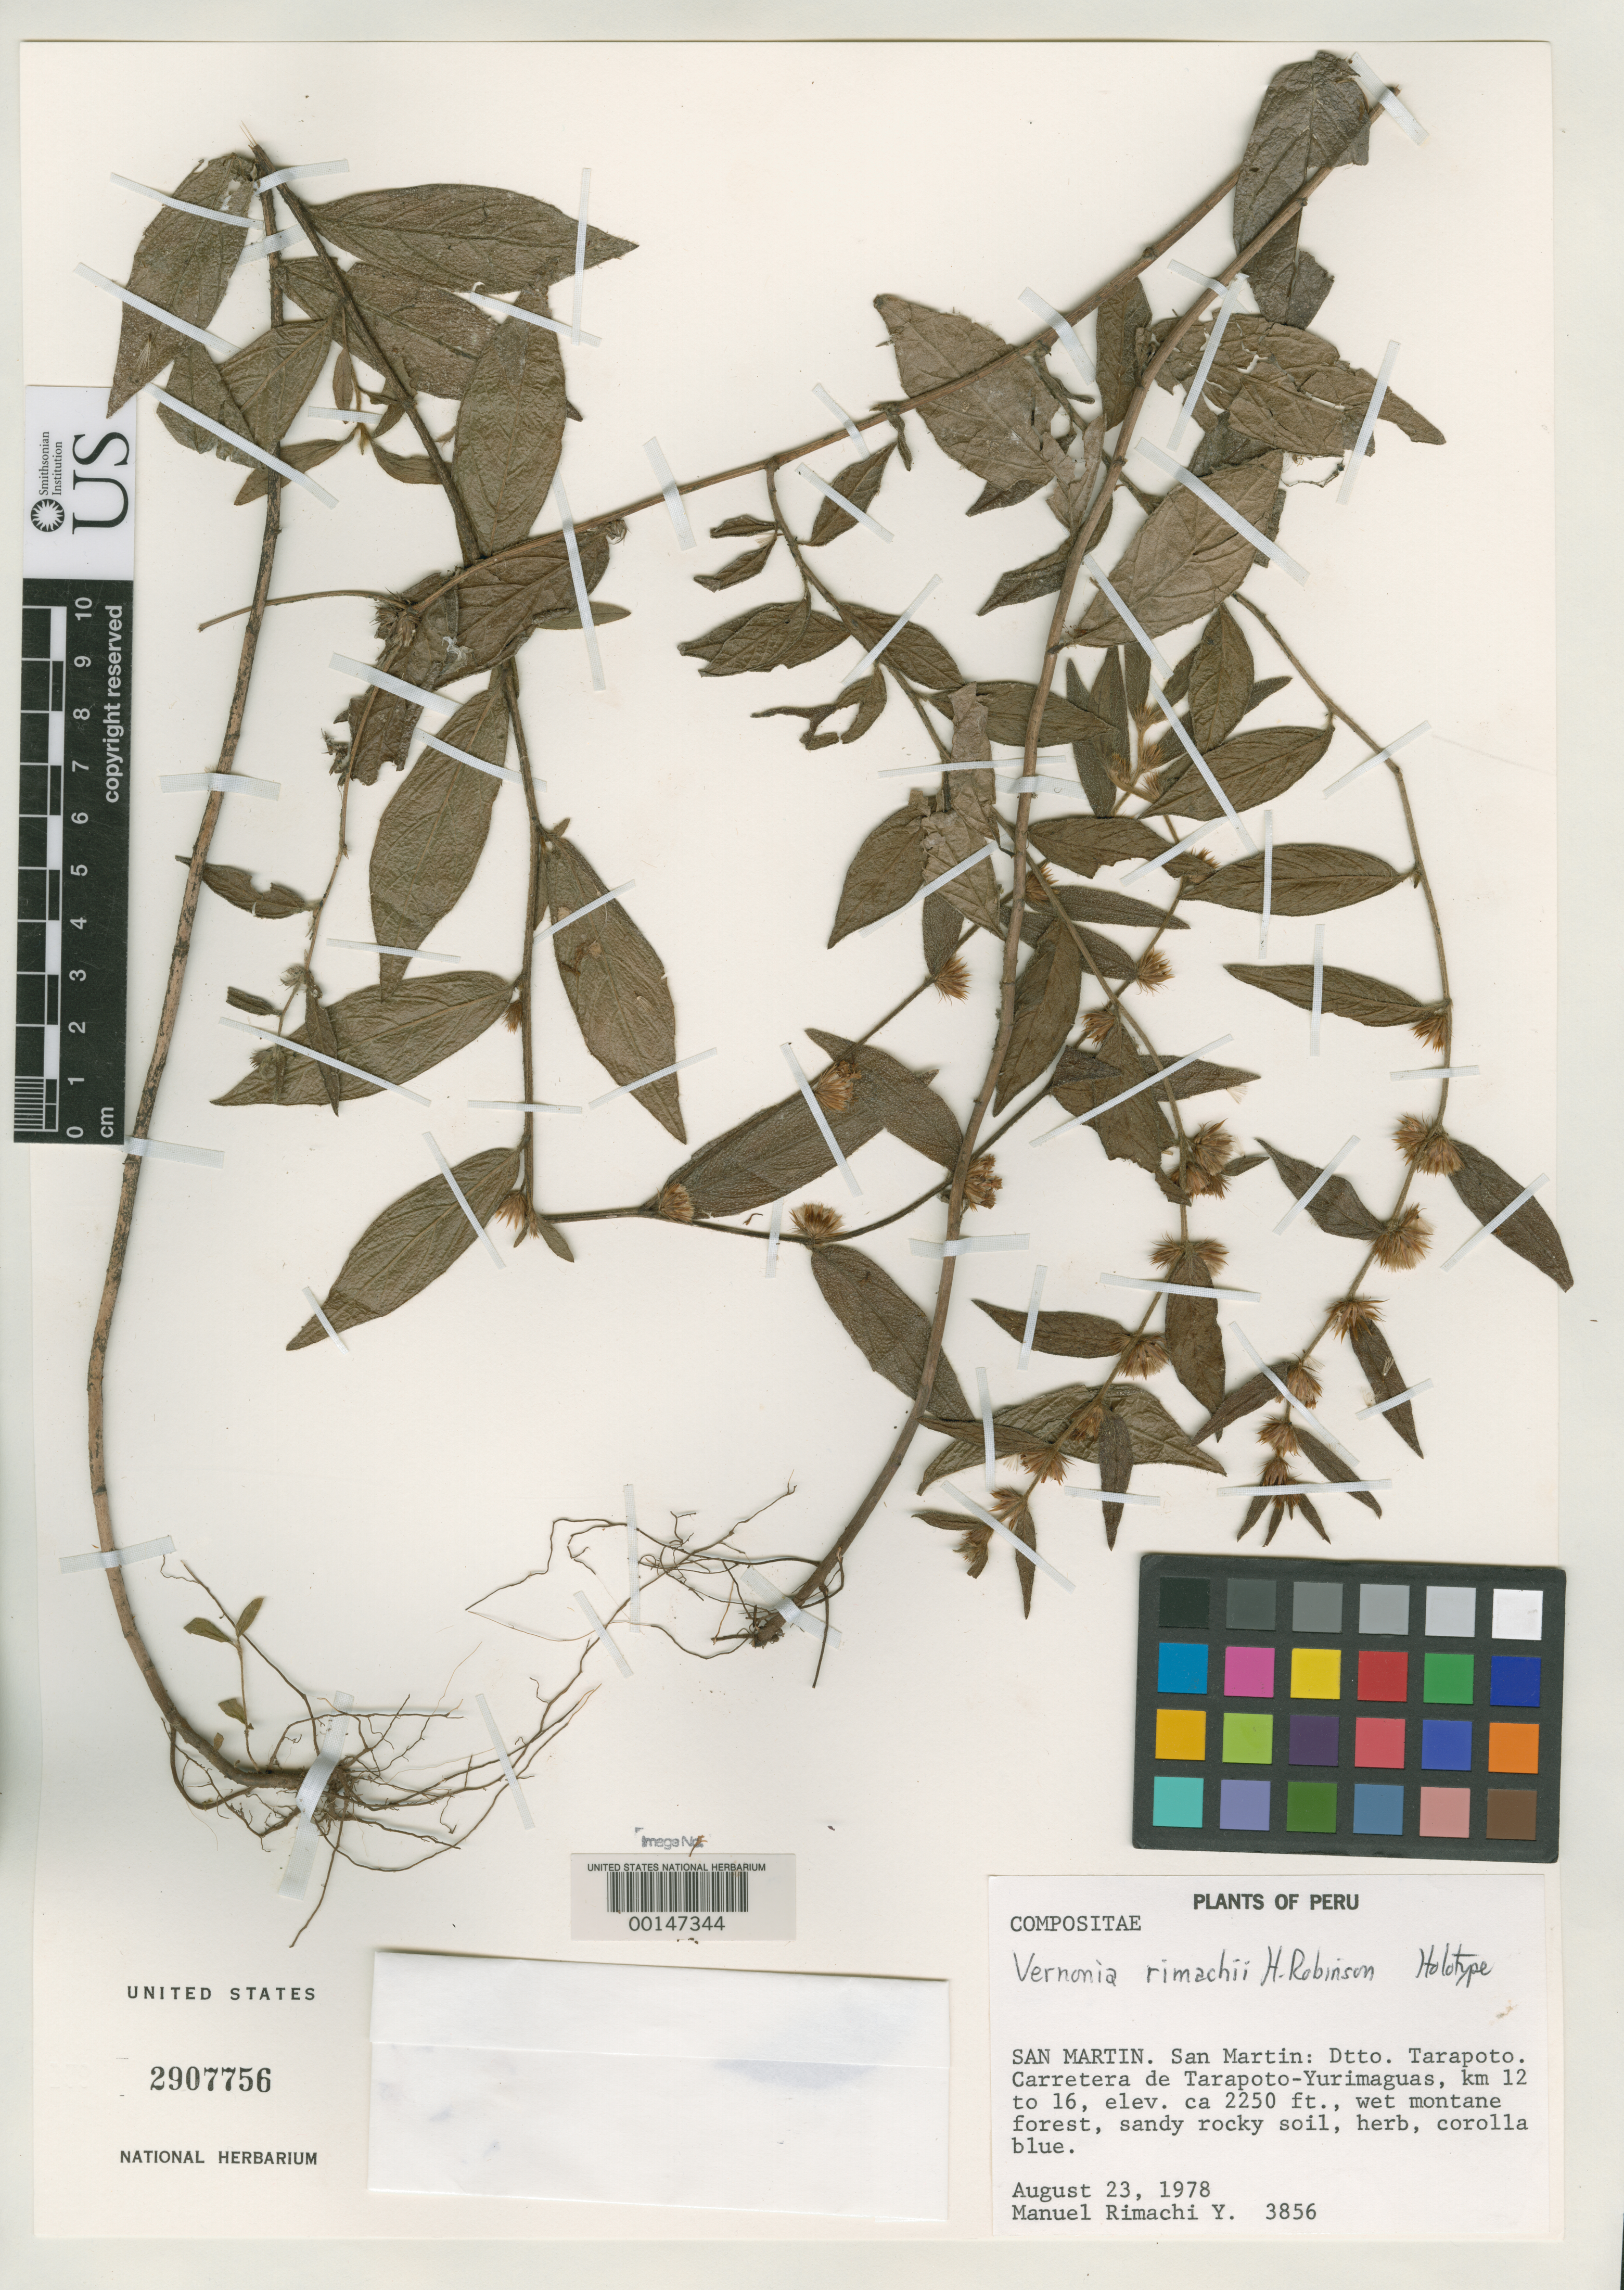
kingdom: Plantae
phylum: Tracheophyta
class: Magnoliopsida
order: Asterales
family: Asteraceae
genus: Vernonia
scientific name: Vernonia rimachii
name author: H. Rob.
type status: Holotype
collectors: M. Rimachi Y.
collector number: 3856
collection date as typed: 23 Aug 1978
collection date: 1978-08-23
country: Peru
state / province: San Martín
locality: Tarapoto.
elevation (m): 2250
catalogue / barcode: US 2907756